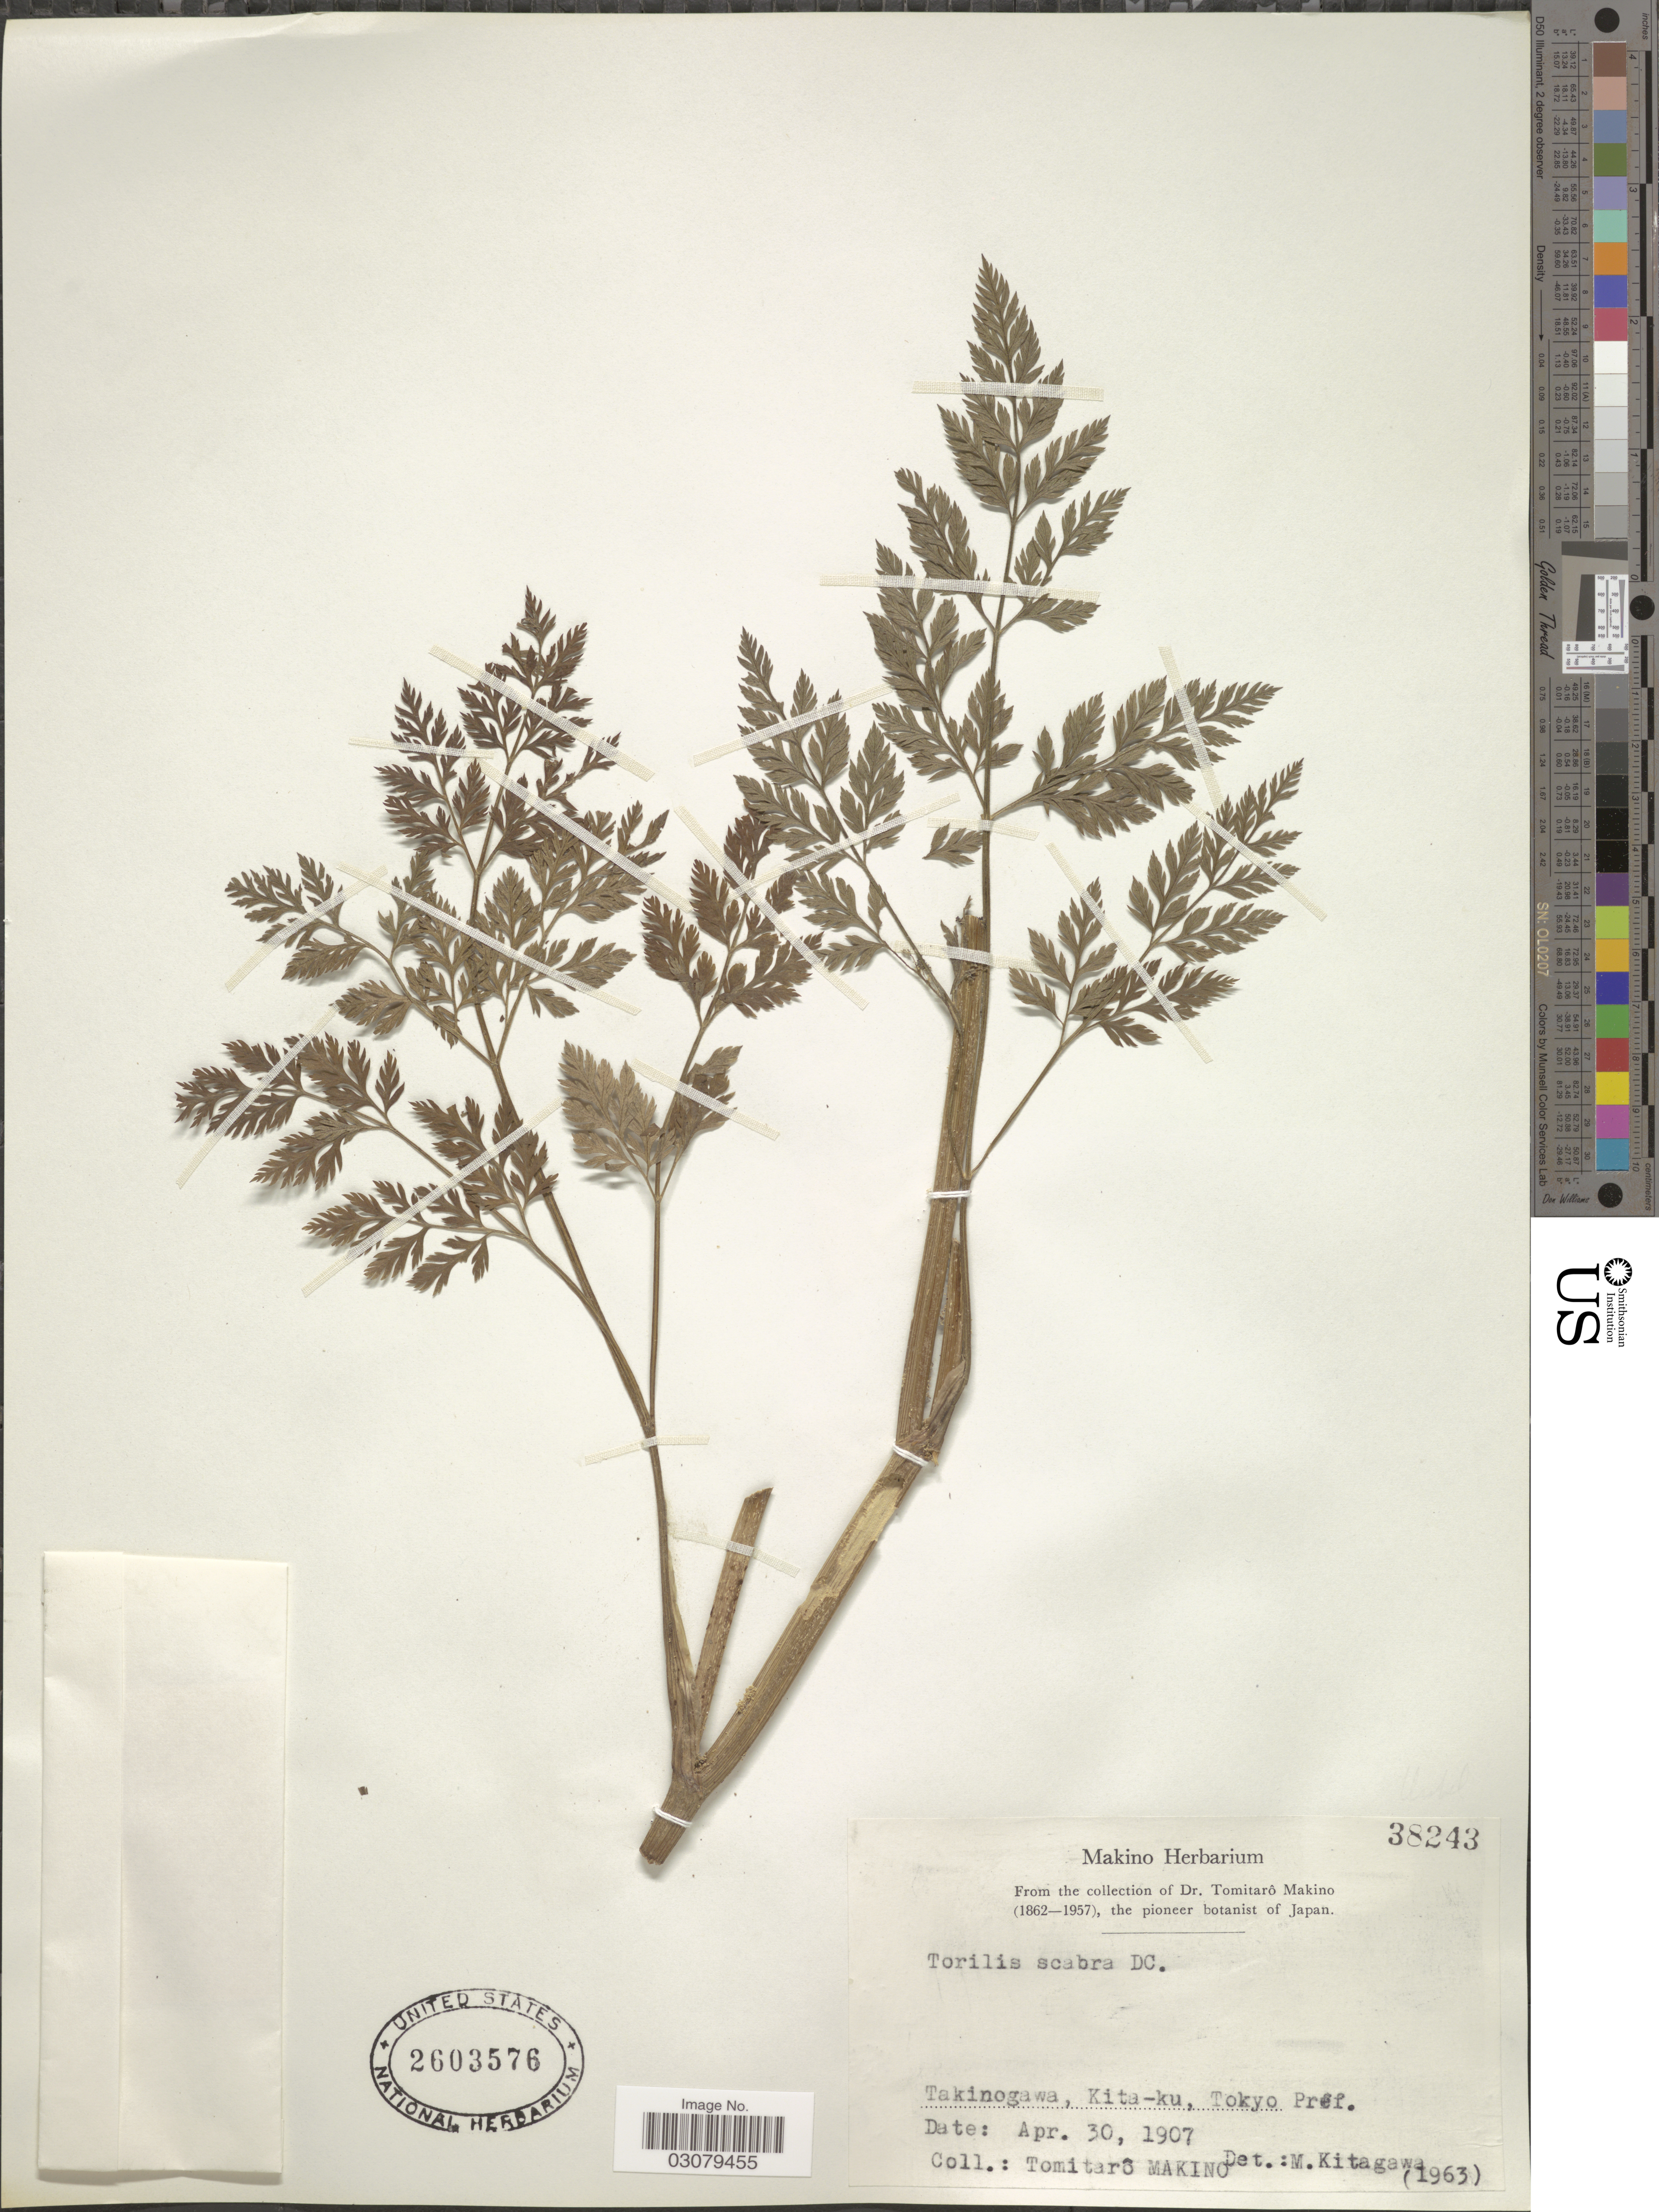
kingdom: Plantae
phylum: Tracheophyta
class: Magnoliopsida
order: Apiales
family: Apiaceae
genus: Torilis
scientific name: Torilis scabra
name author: (Thunb.) DC.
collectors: T. Makino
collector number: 38243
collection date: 1907-04-30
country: Japan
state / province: Tokyo, Federal City of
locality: Takinogawa, Kita-ku.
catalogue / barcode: US 2603576